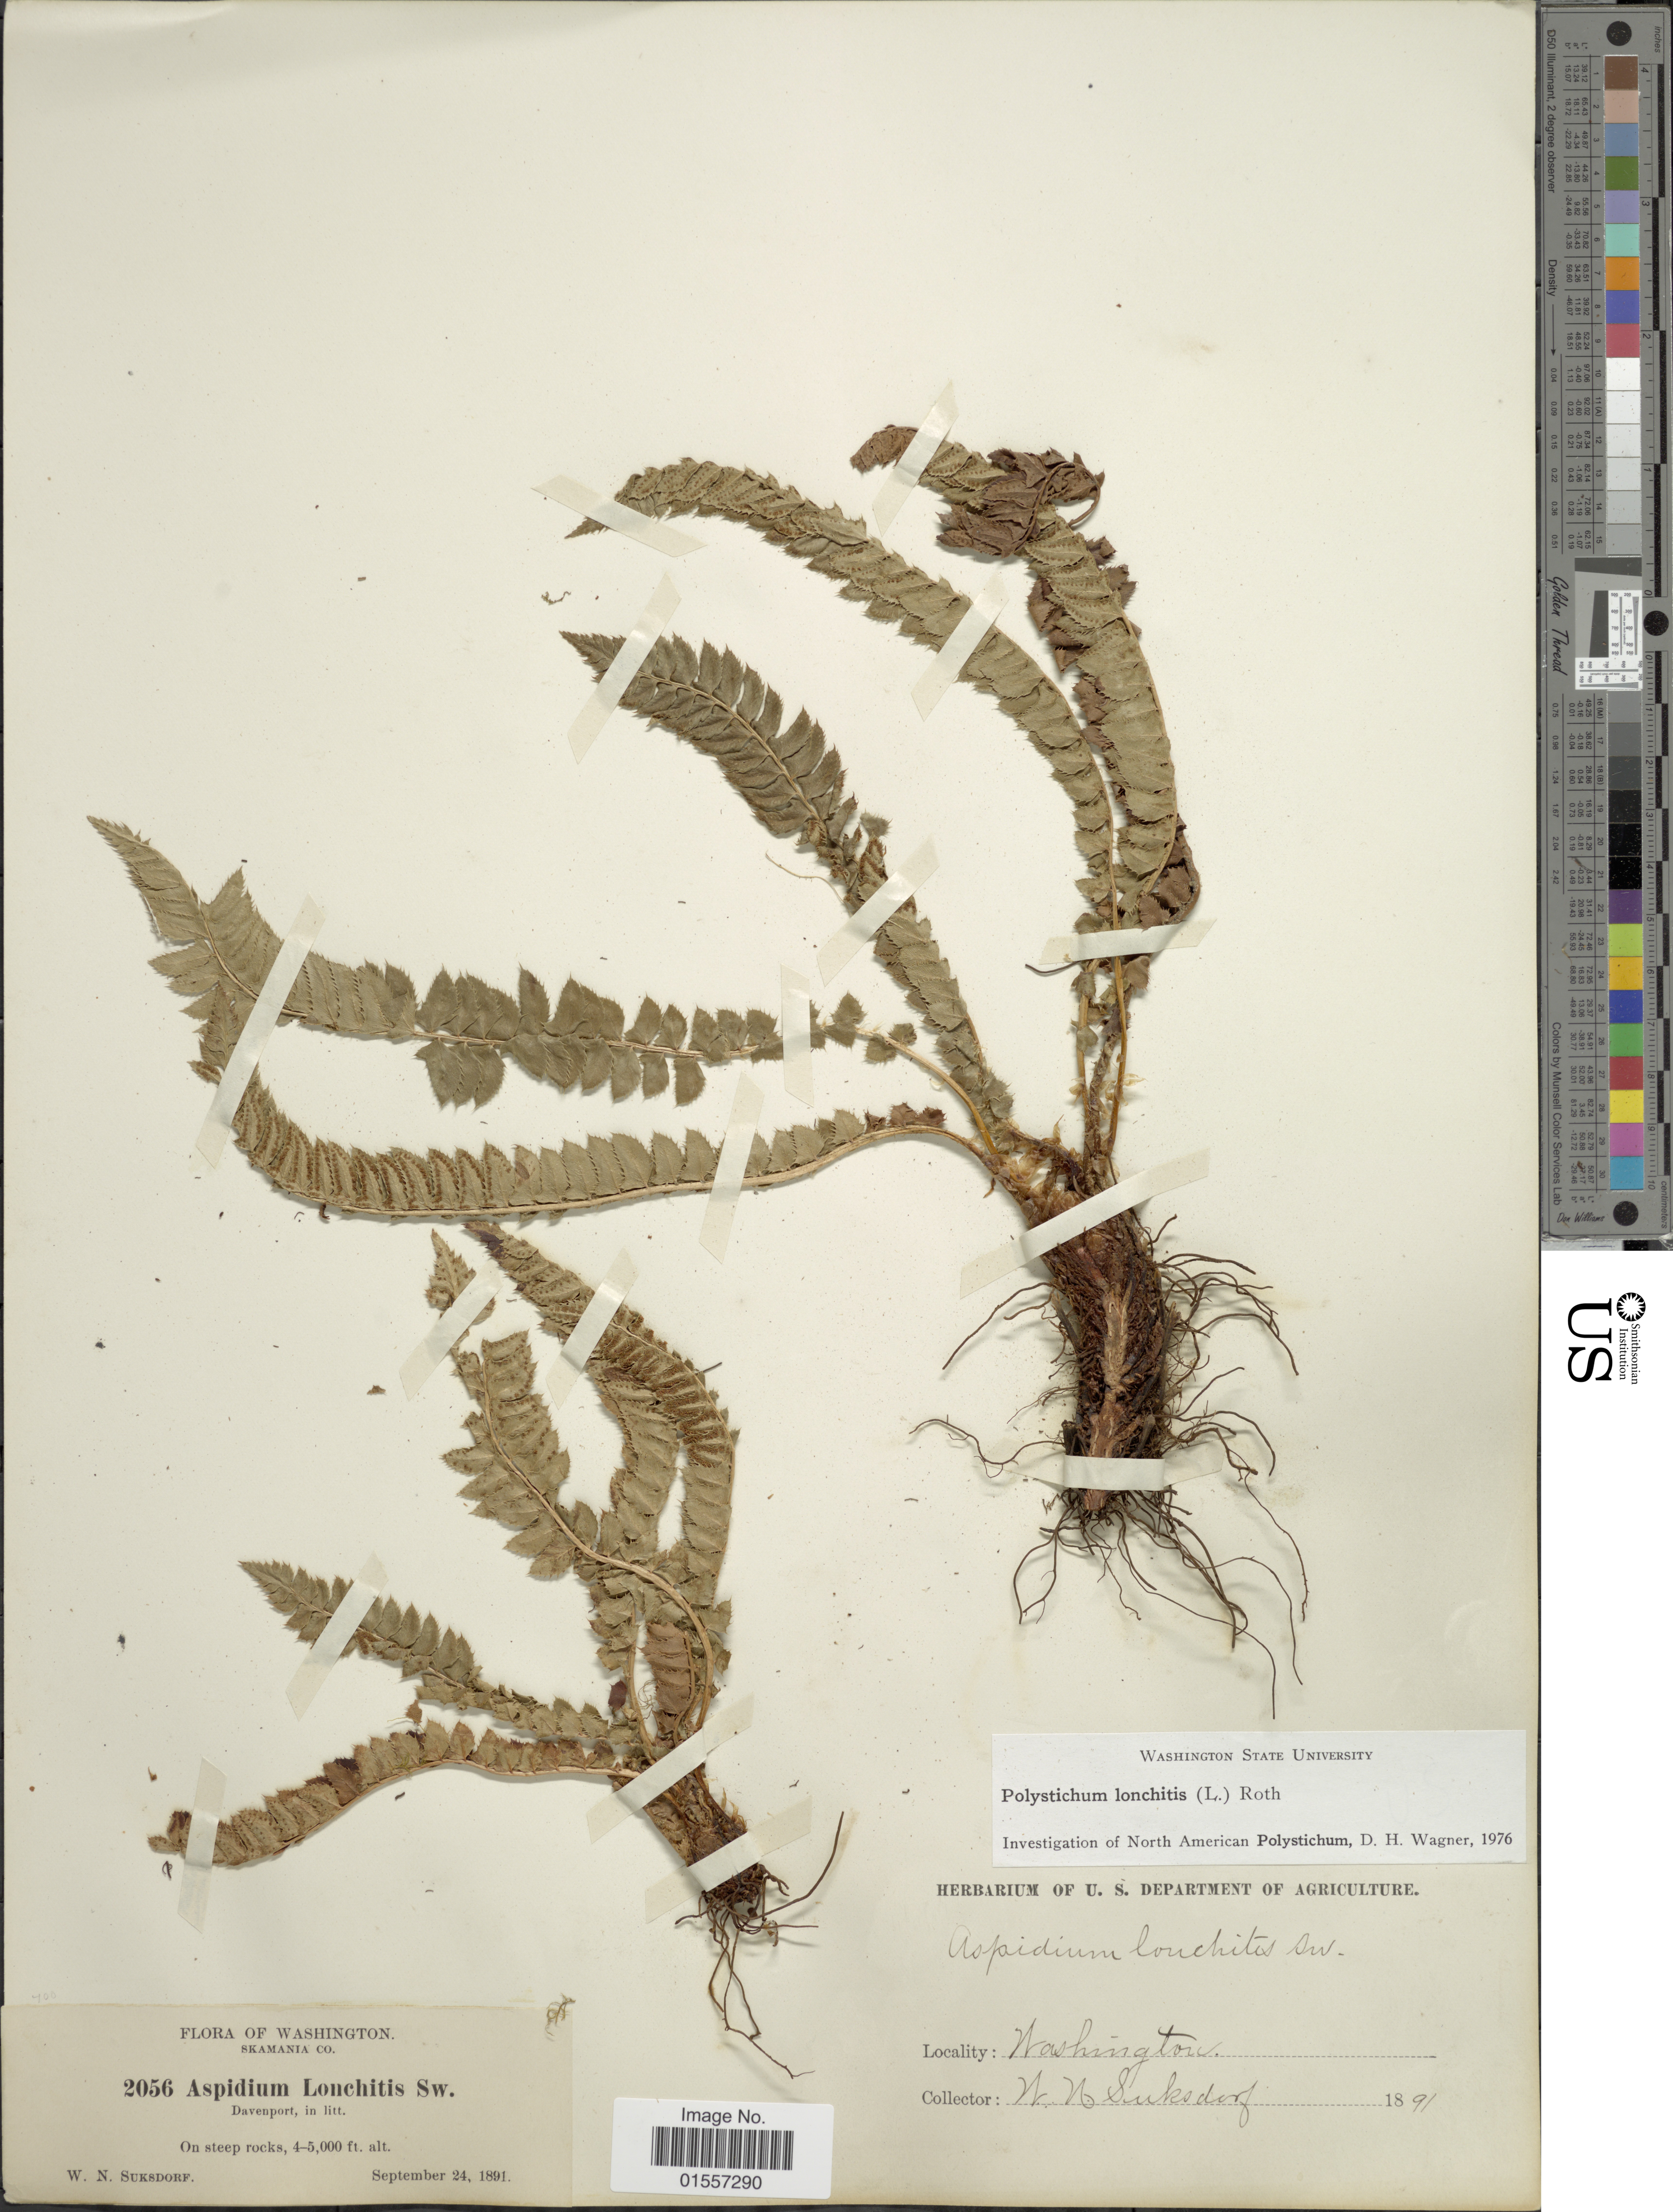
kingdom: Plantae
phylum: Tracheophyta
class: Polypodiopsida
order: Polypodiales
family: Dryopteridaceae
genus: Polystichum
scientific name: Polystichum lonchitis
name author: (Roth) L.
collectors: W. N. Suksdorf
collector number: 2056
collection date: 1891-09-24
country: United States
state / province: Washington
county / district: Skamania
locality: Skamania Co, On steep rocks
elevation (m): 1219